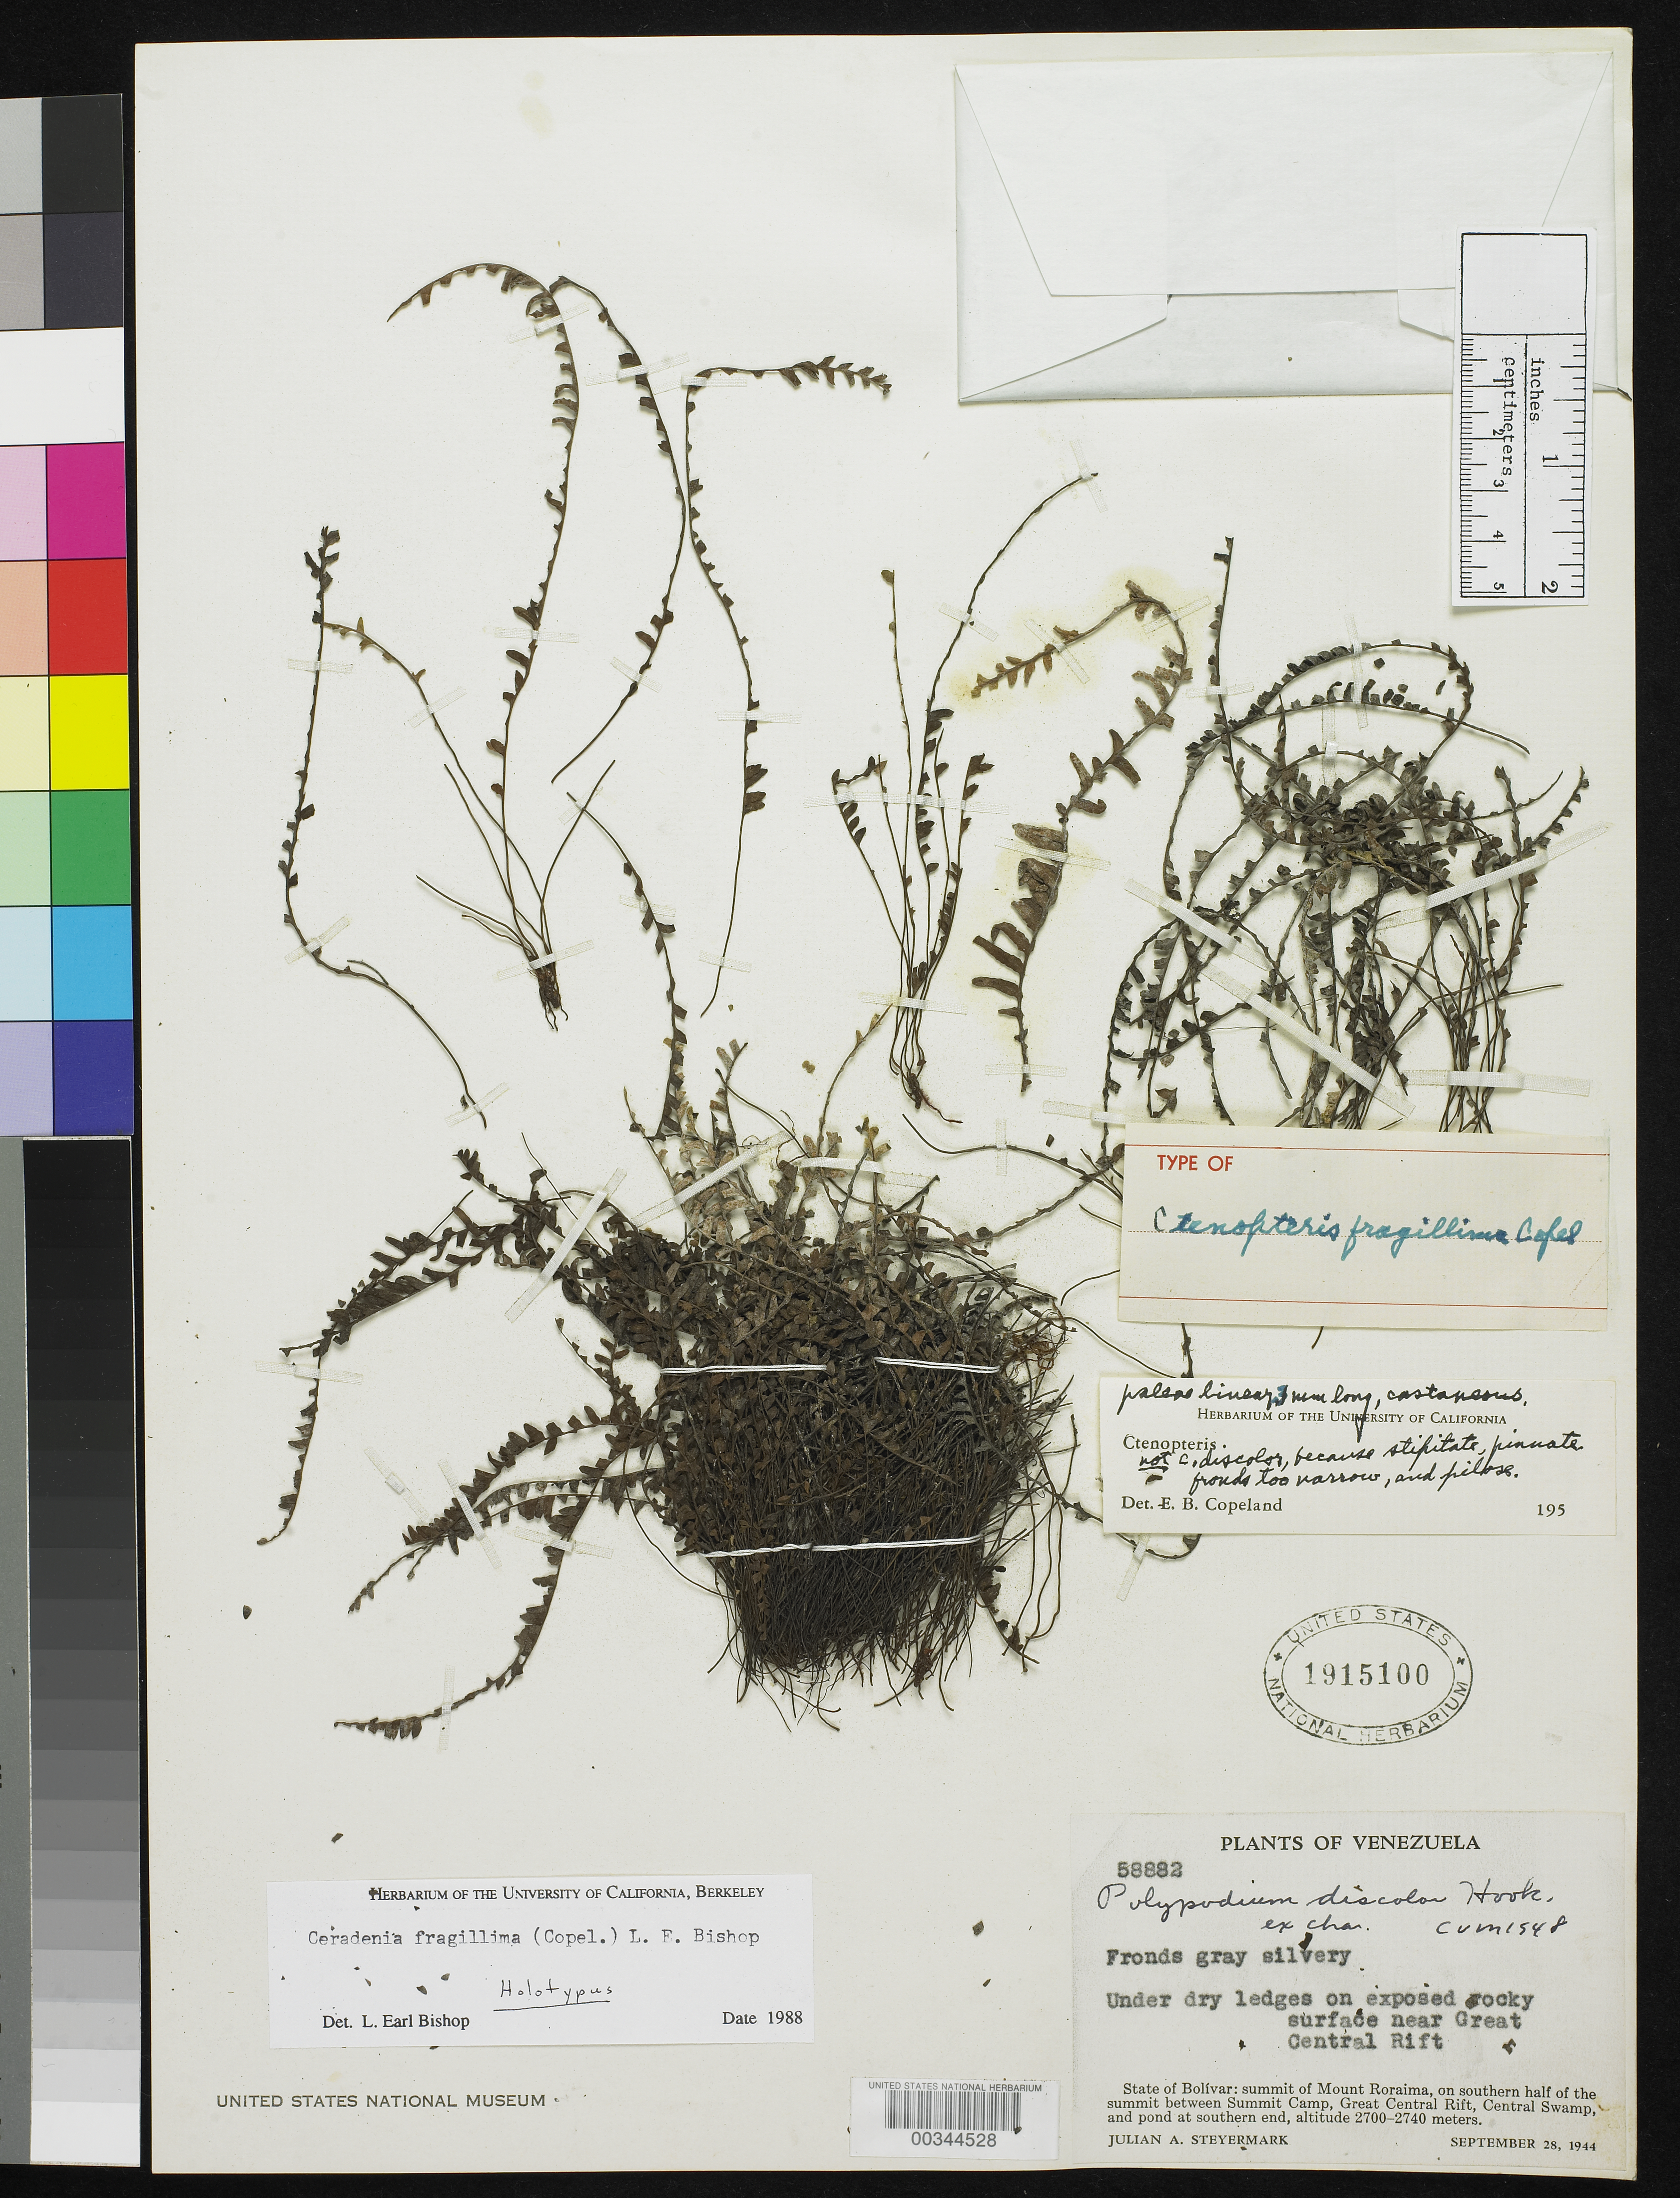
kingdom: Plantae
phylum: Tracheophyta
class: Polypodiopsida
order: Polypodiales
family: Polypodiaceae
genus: Ctenopteris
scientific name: Ctenopteris fragillima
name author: Copel.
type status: Holotype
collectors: J. Steyermark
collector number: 58882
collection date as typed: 28 Sep 1944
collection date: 1944-09-28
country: Venezuela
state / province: Bolivar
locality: Summit of Mount Roraima, southern half of summit between summit camp, Great Central Rift, central swamp.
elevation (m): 2700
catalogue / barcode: US 1915100